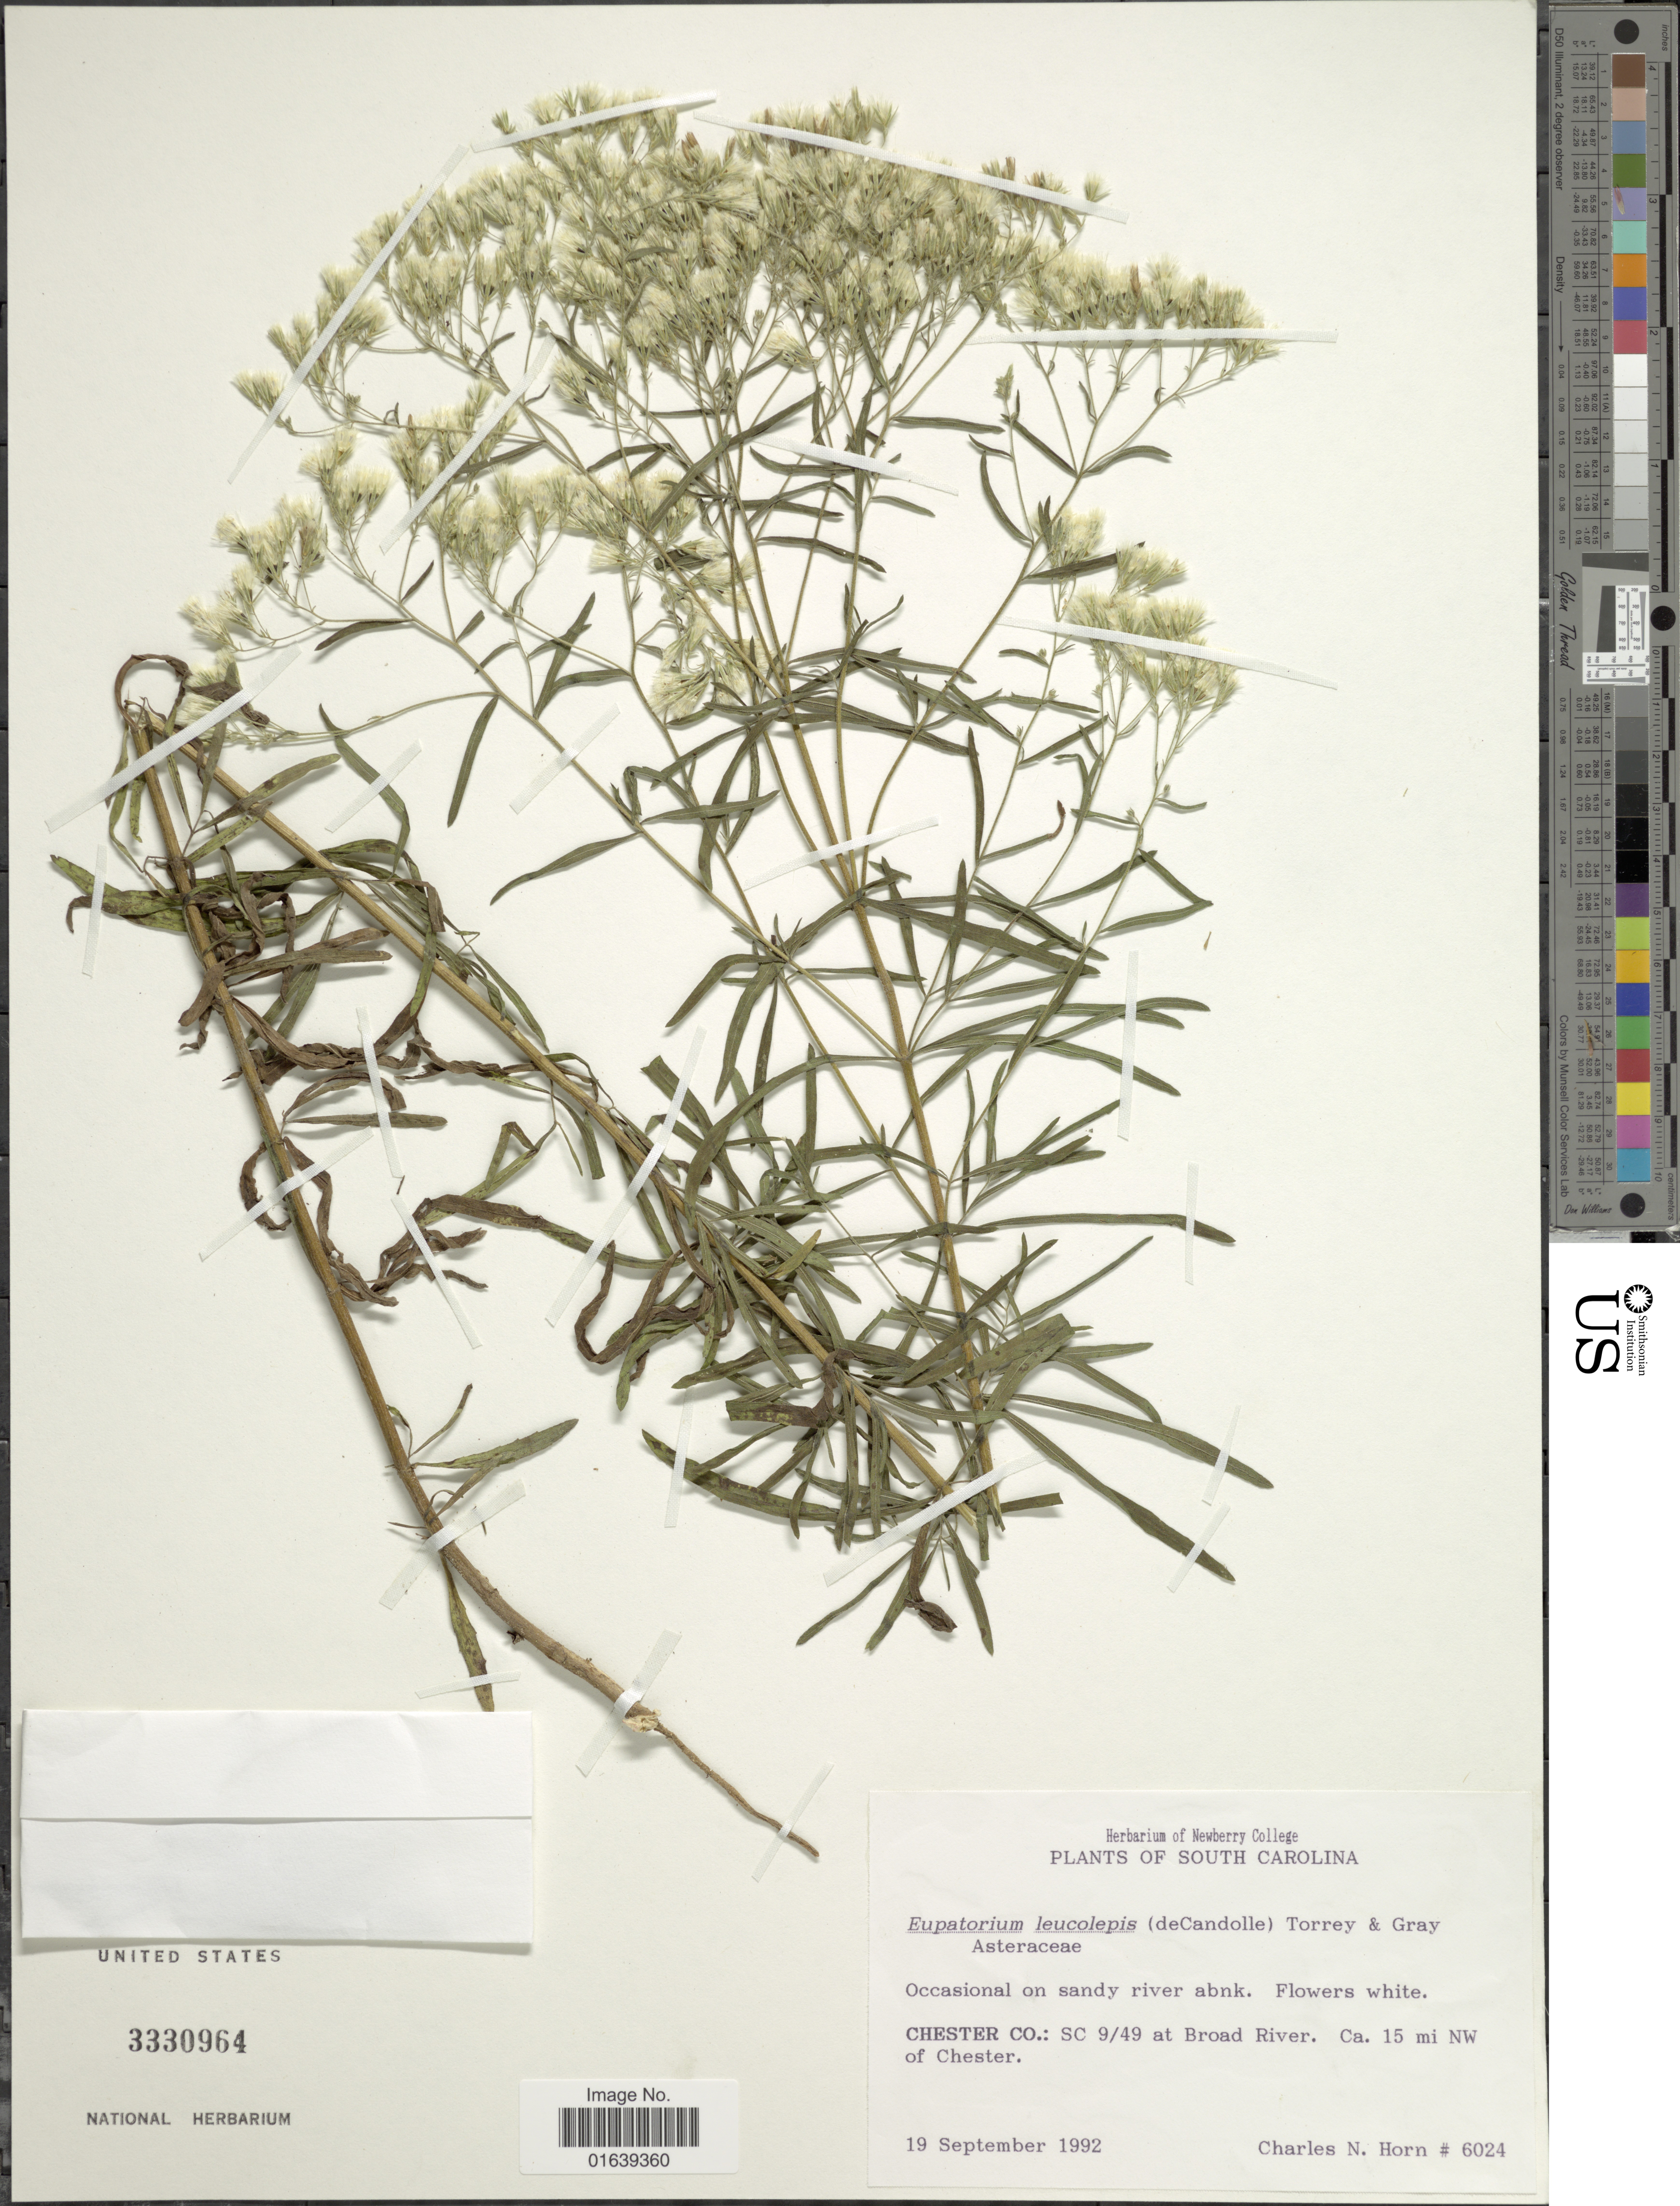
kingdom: Plantae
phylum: Tracheophyta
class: Magnoliopsida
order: Asterales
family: Asteraceae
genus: Eupatorium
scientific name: Eupatorium leucolepis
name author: (DC.) Torr. & A. Gray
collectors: C. N. Horn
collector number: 6024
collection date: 1992-09-19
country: United States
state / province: South Carolina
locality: South Carolina. Chester Co.: SC 9/49 at Broad River. Ca. 15 mi NW of Chester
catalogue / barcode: US 3330964